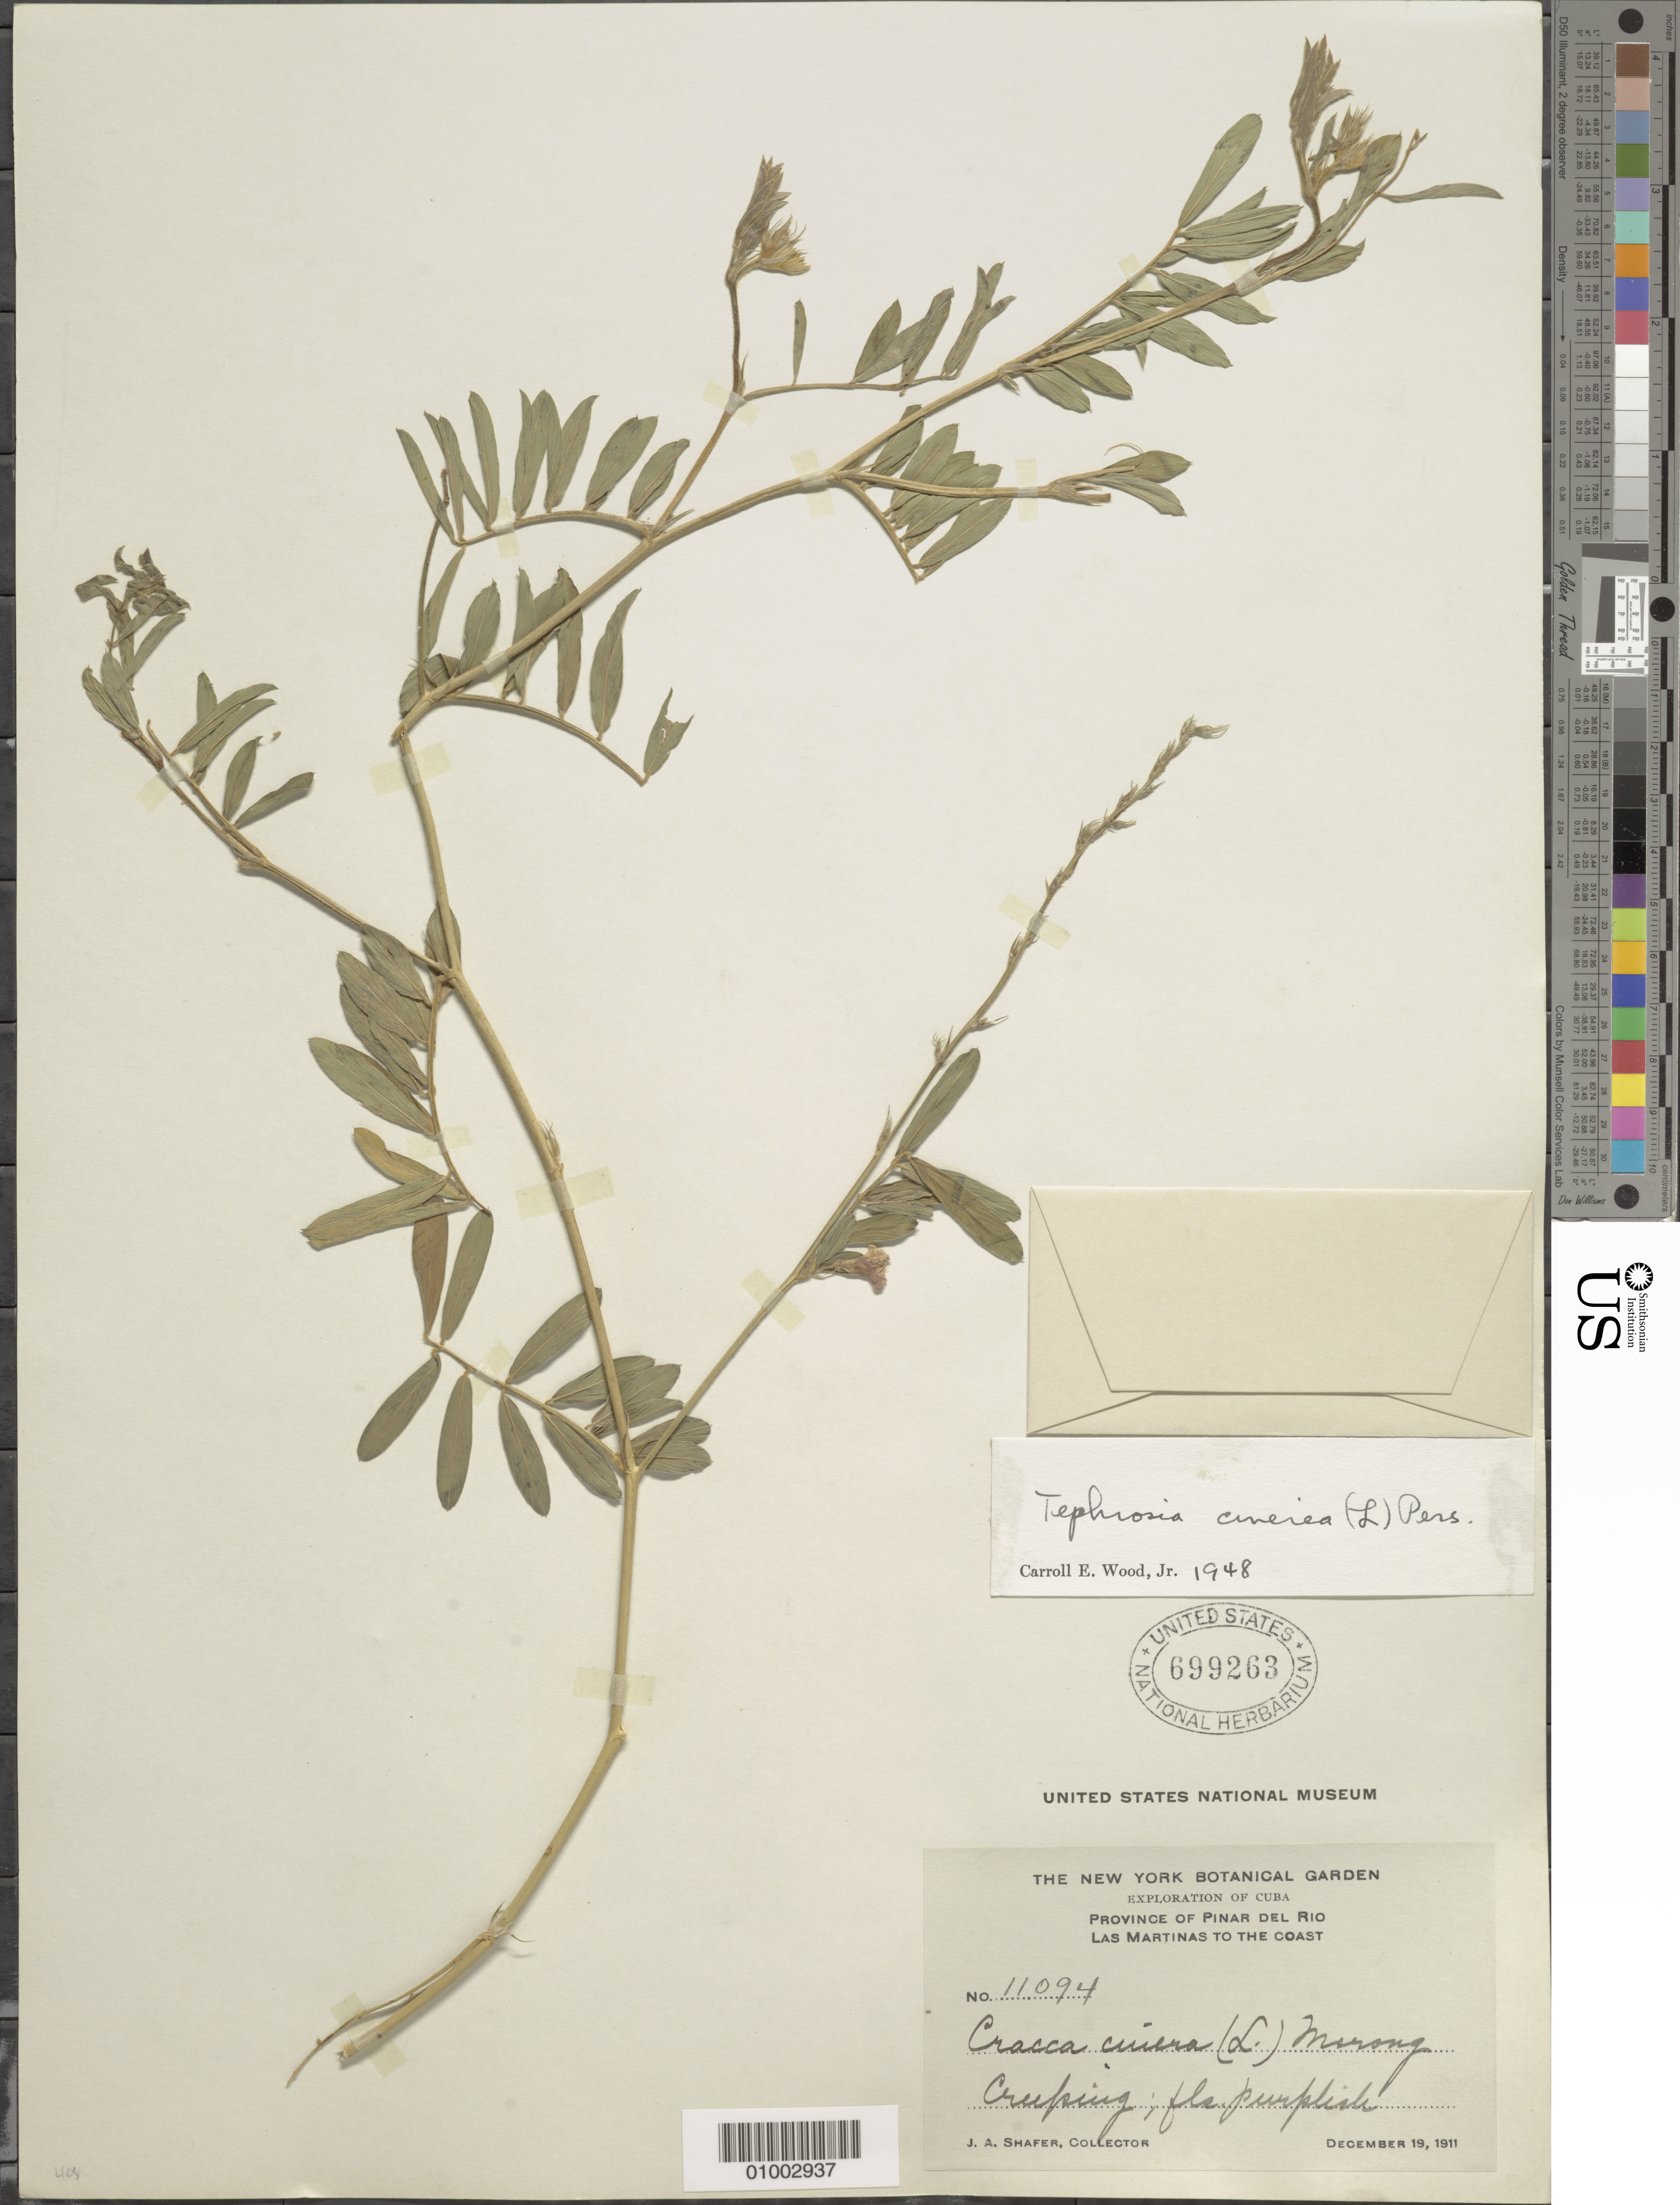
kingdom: Plantae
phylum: Tracheophyta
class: Magnoliopsida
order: Fabales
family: Fabaceae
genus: Tephrosia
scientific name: Tephrosia cinerea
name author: (L.) Pers.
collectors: J. A. Shafer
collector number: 11094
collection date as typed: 19 Dec 1911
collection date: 1911-12-19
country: Cuba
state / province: Pinar del Rio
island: Cuba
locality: Las Martinas to the coast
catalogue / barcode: US 699263